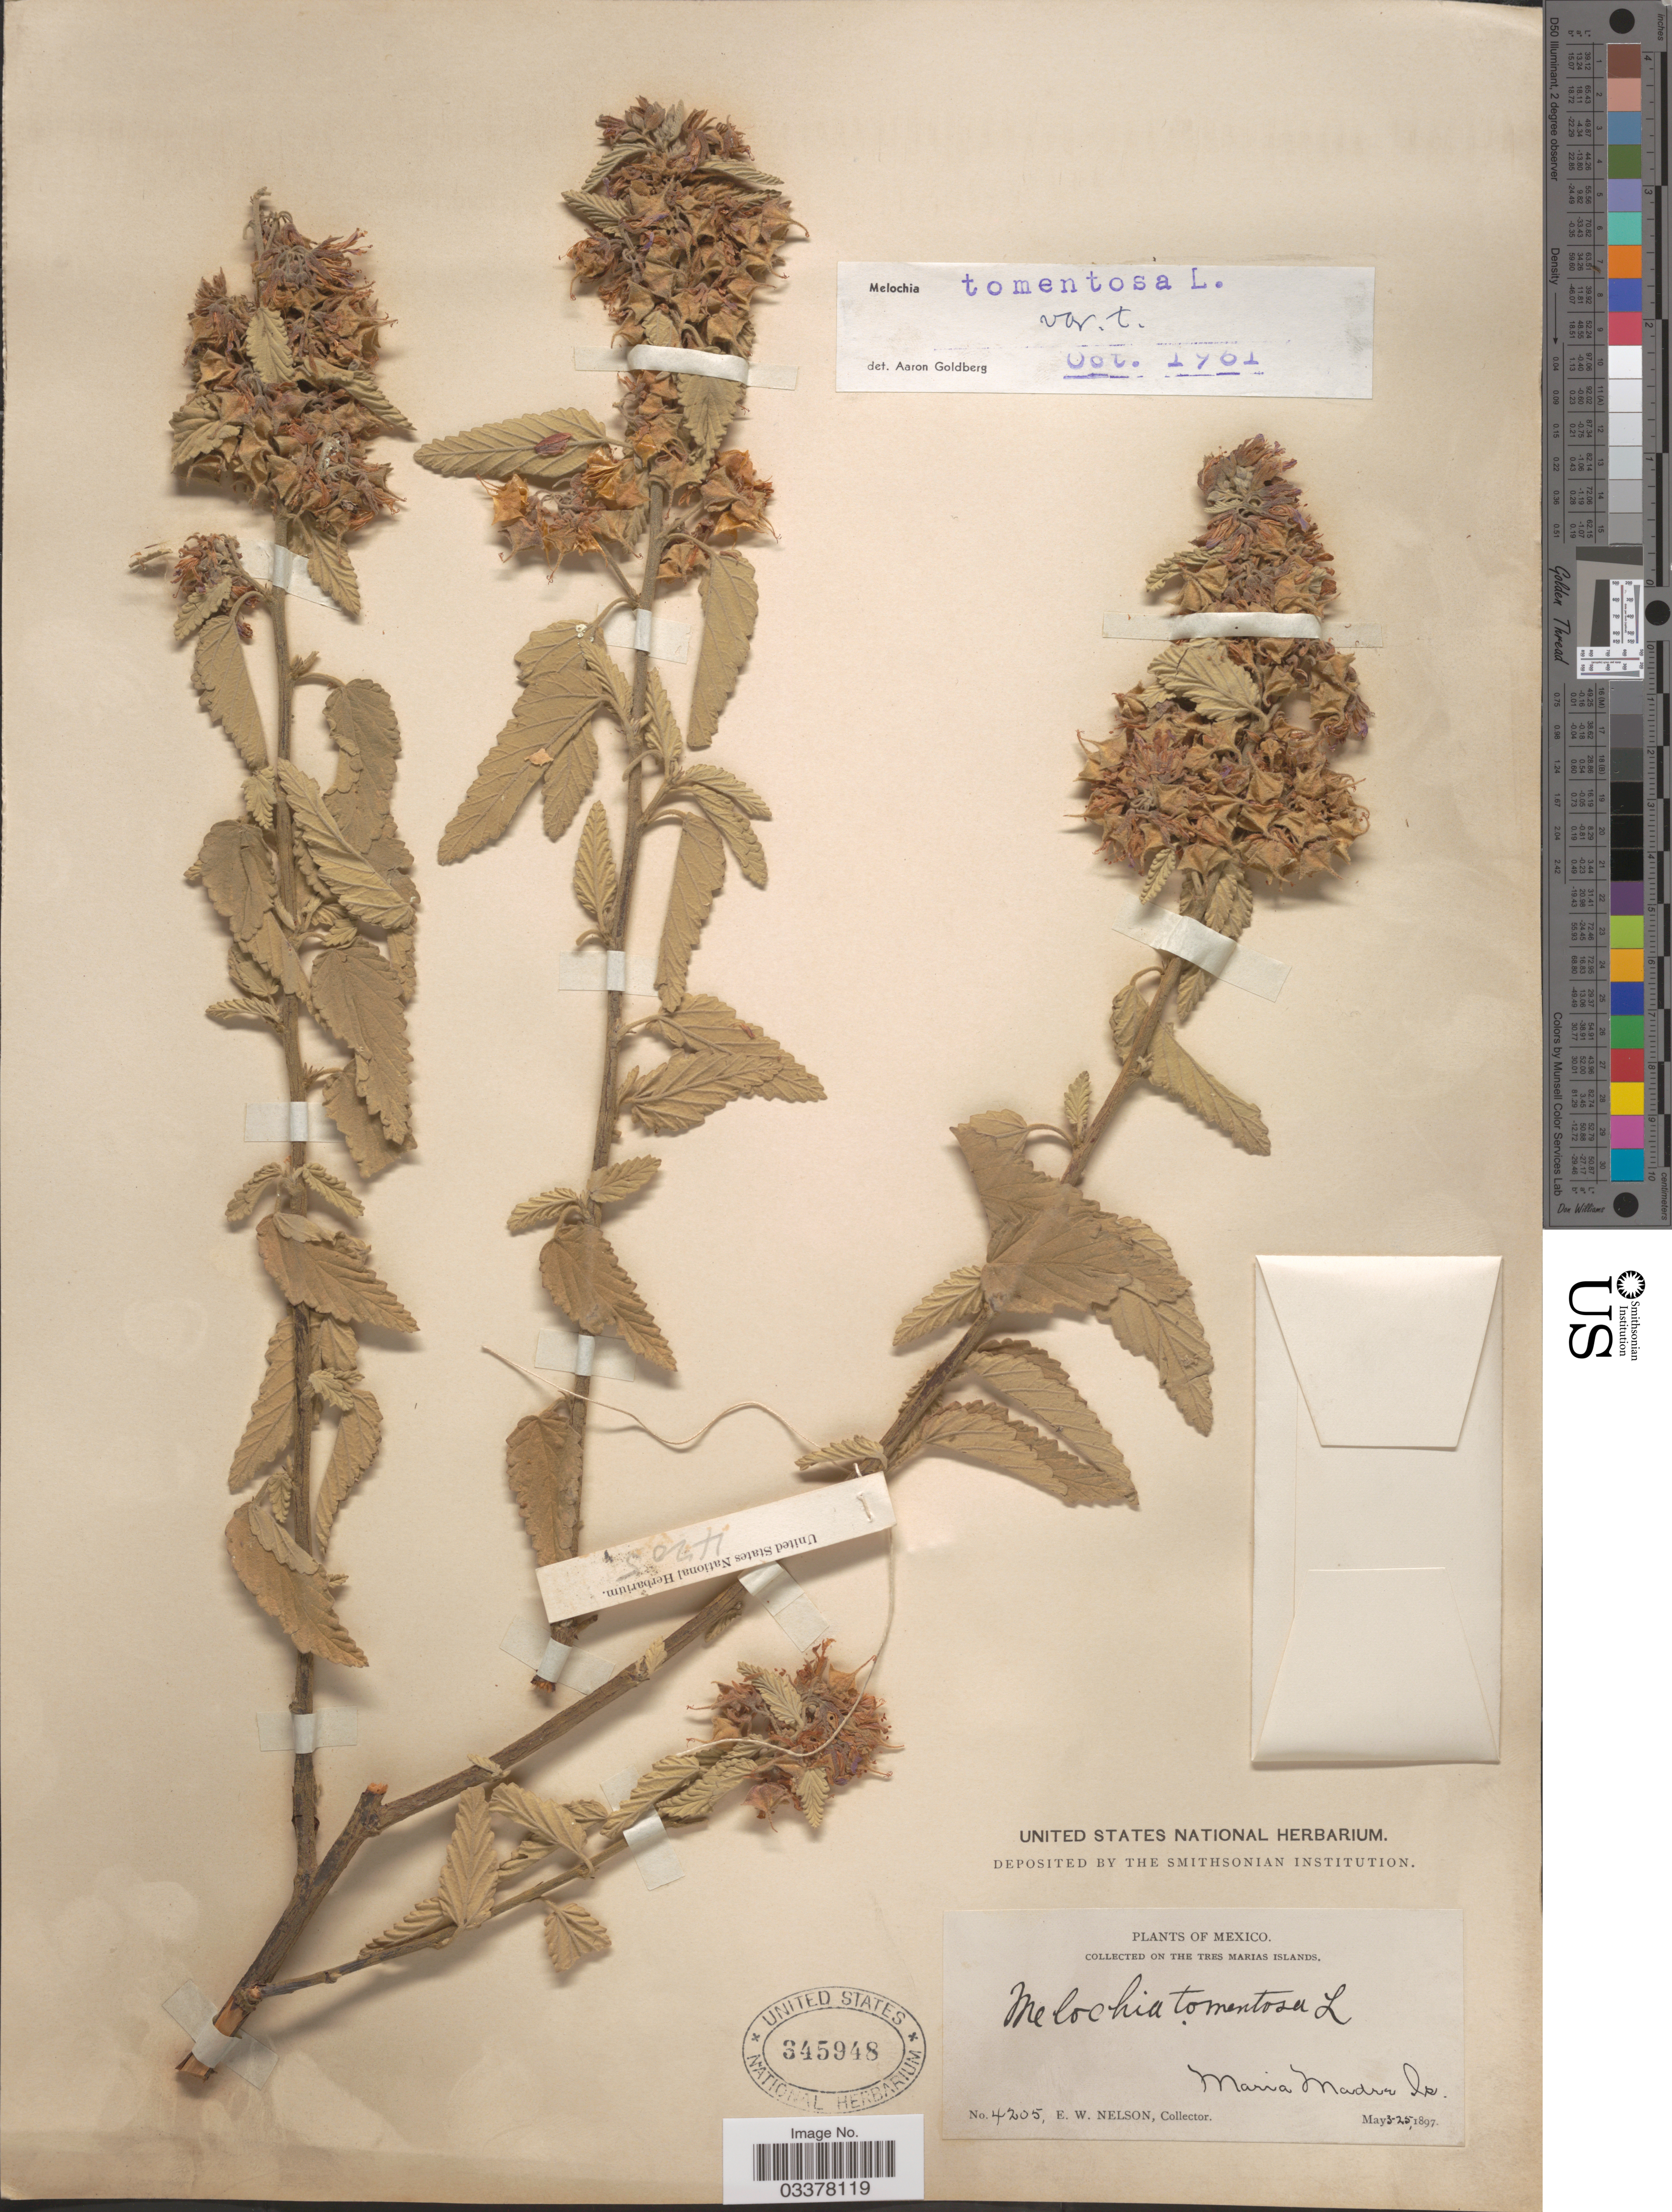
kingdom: Plantae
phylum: Tracheophyta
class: Magnoliopsida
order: Malvales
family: Malvaceae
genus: Melochia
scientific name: Melochia tomentosa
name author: L.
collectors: E. W. Nelson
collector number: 4205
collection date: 1897-05-03/1897-05-25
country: Mexico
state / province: Nayarit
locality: Tres Marias Islands. Maria Madre Is.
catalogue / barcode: US 345948